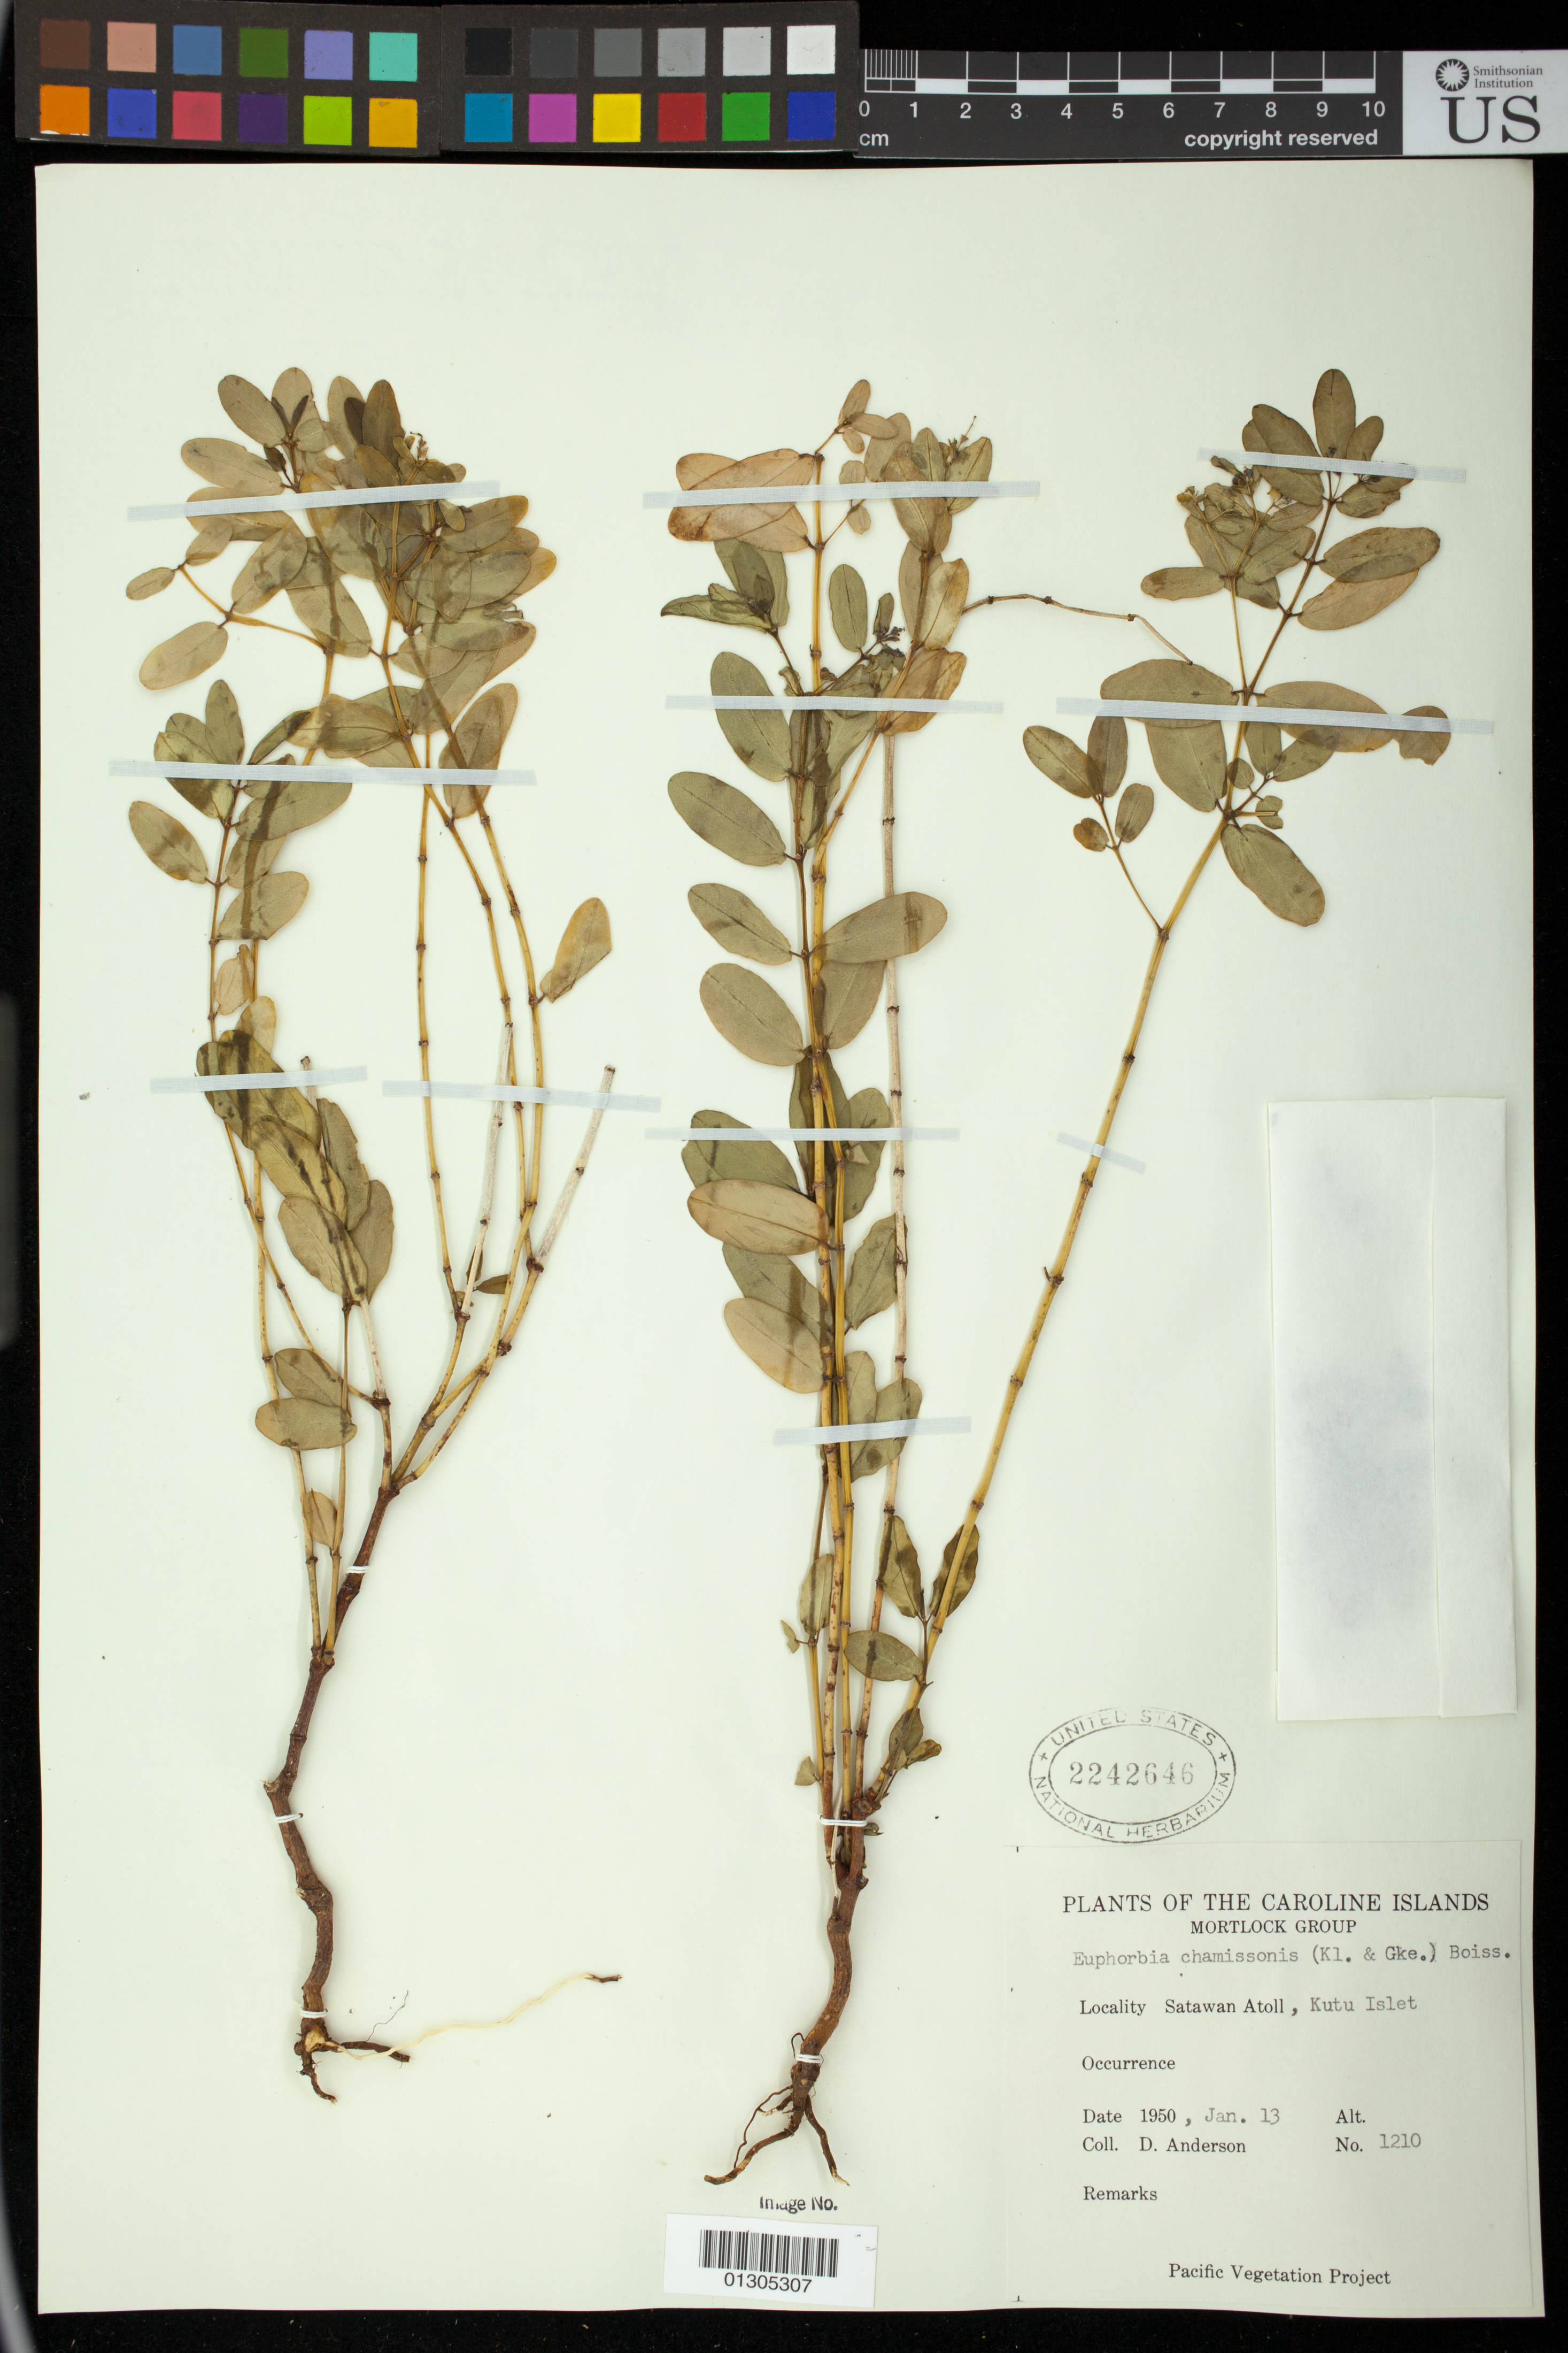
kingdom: Plantae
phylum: Tracheophyta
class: Magnoliopsida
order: Malpighiales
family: Euphorbiaceae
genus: Euphorbia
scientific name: Euphorbia chamissonis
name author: (Klotzsch ex Klotzsch & Garcke) Boiss.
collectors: D. Anderson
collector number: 1210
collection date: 1950-01-13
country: Micronesia, Federated States of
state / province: Truk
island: Satawan Atoll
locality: Satawan Atoll, Kutu, Islet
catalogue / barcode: US 2242646